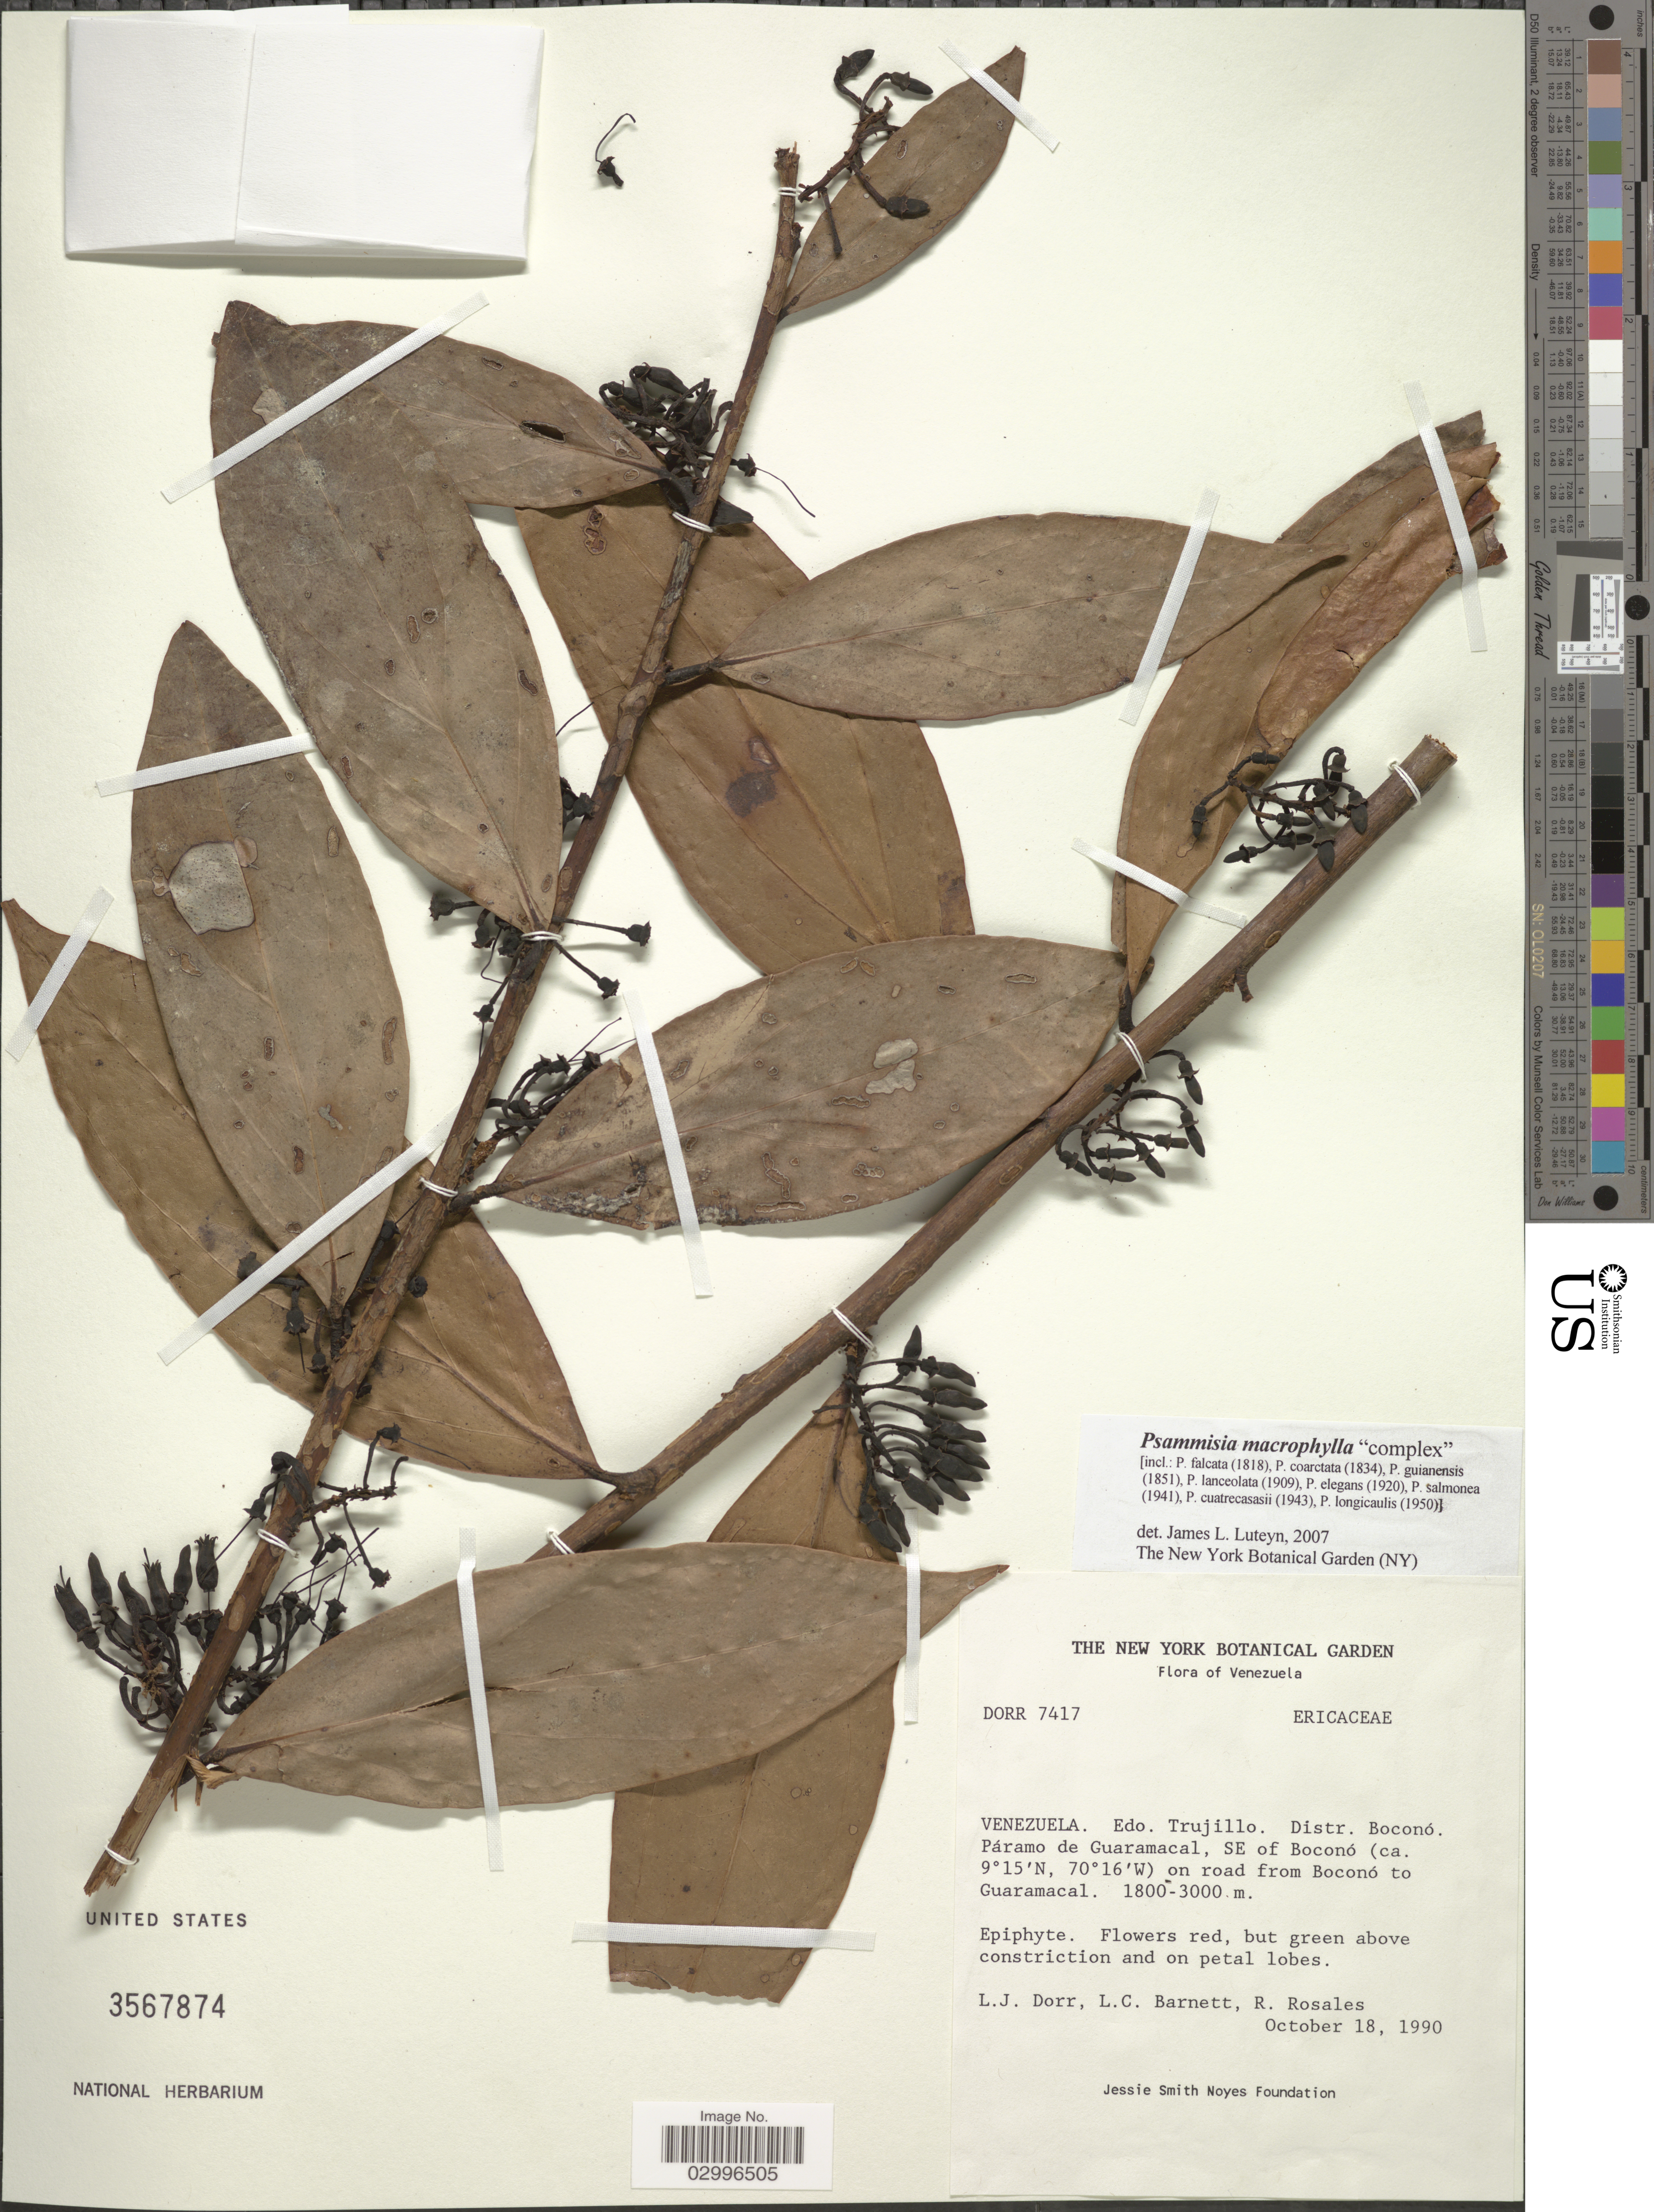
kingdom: Plantae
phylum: Tracheophyta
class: Magnoliopsida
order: Ericales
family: Ericaceae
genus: Psammisia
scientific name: Psammisia macrophylla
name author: (Kunth) Klotzsch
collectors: L. J. Dorr, L. C. Barnett & R. Rosales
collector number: DORR 7417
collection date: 1990-10-18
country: Venezuela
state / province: Trujillo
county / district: Boconó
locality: Páramo de Guaramacal, SE of Boconó on road from Boconó to Guaramacal.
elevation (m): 1800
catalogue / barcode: US 3567874